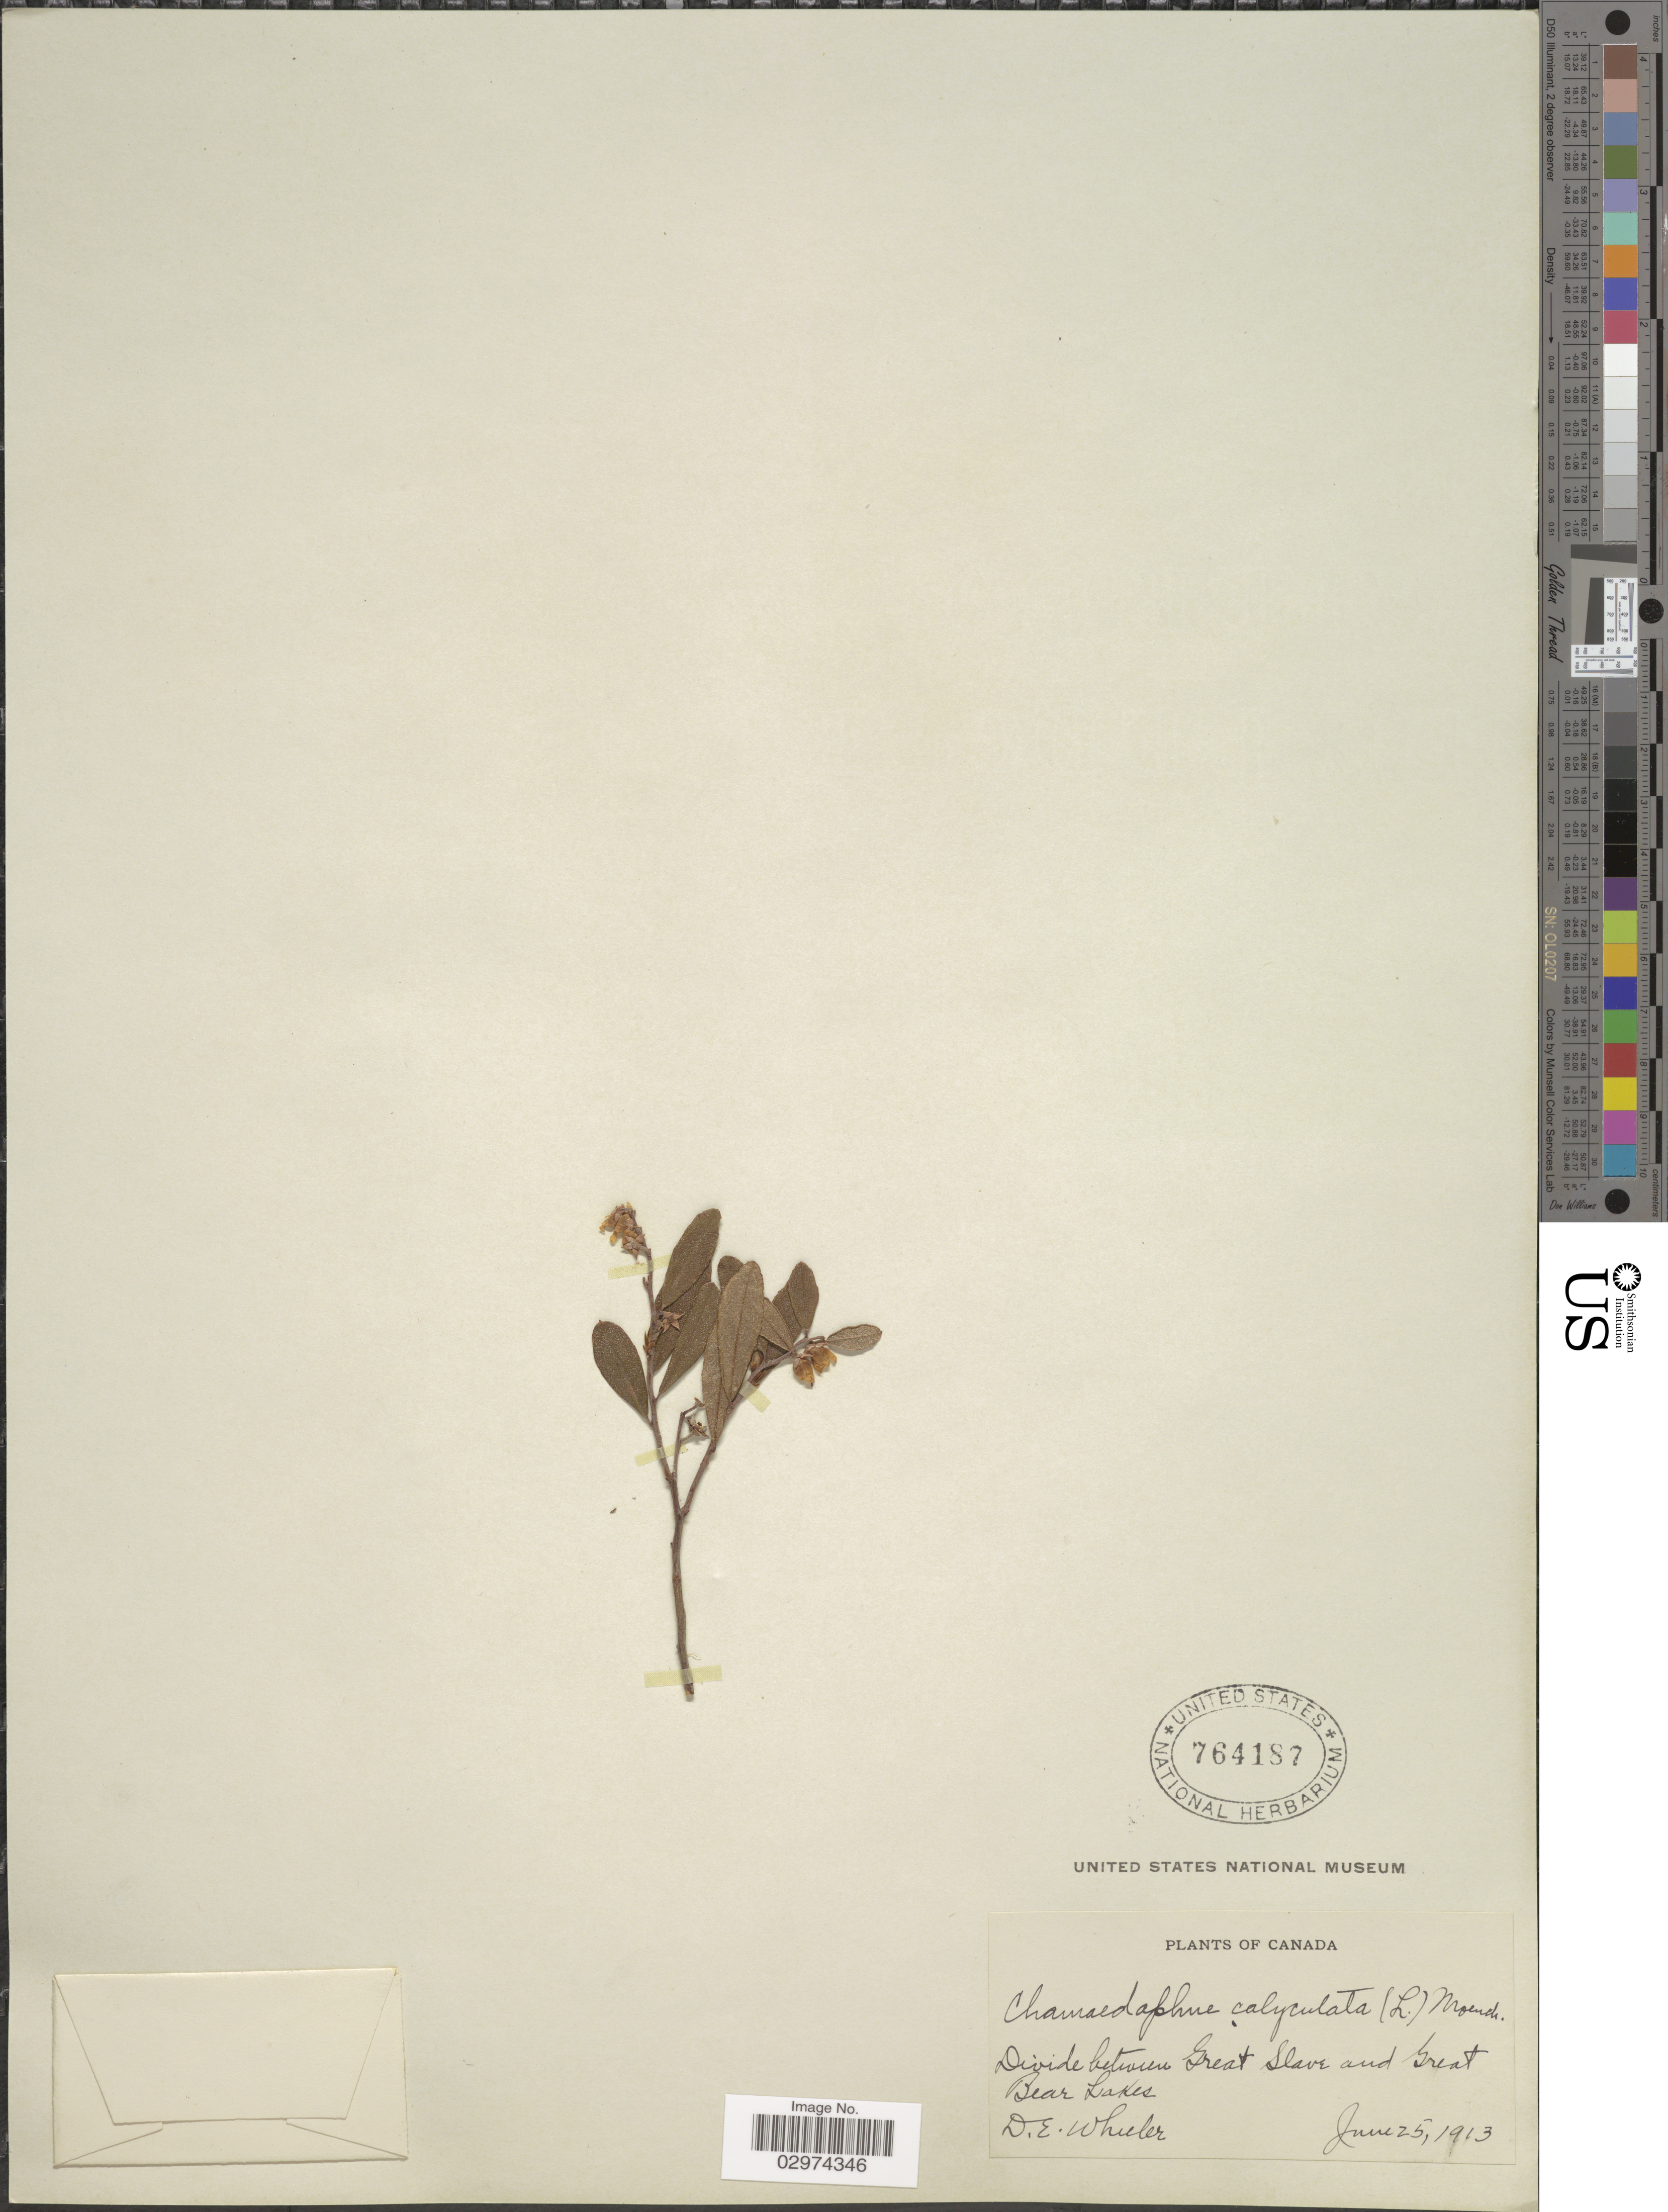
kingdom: Plantae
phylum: Tracheophyta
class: Magnoliopsida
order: Ericales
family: Ericaceae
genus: Chamaedaphne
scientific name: Chamaedaphne calyculata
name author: (L.) Moench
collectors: D. Wheeler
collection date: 1913-06-25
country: Canada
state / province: Northwest Territories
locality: Divide between Great Slave and Great Bear Lakes.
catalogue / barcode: US 764187